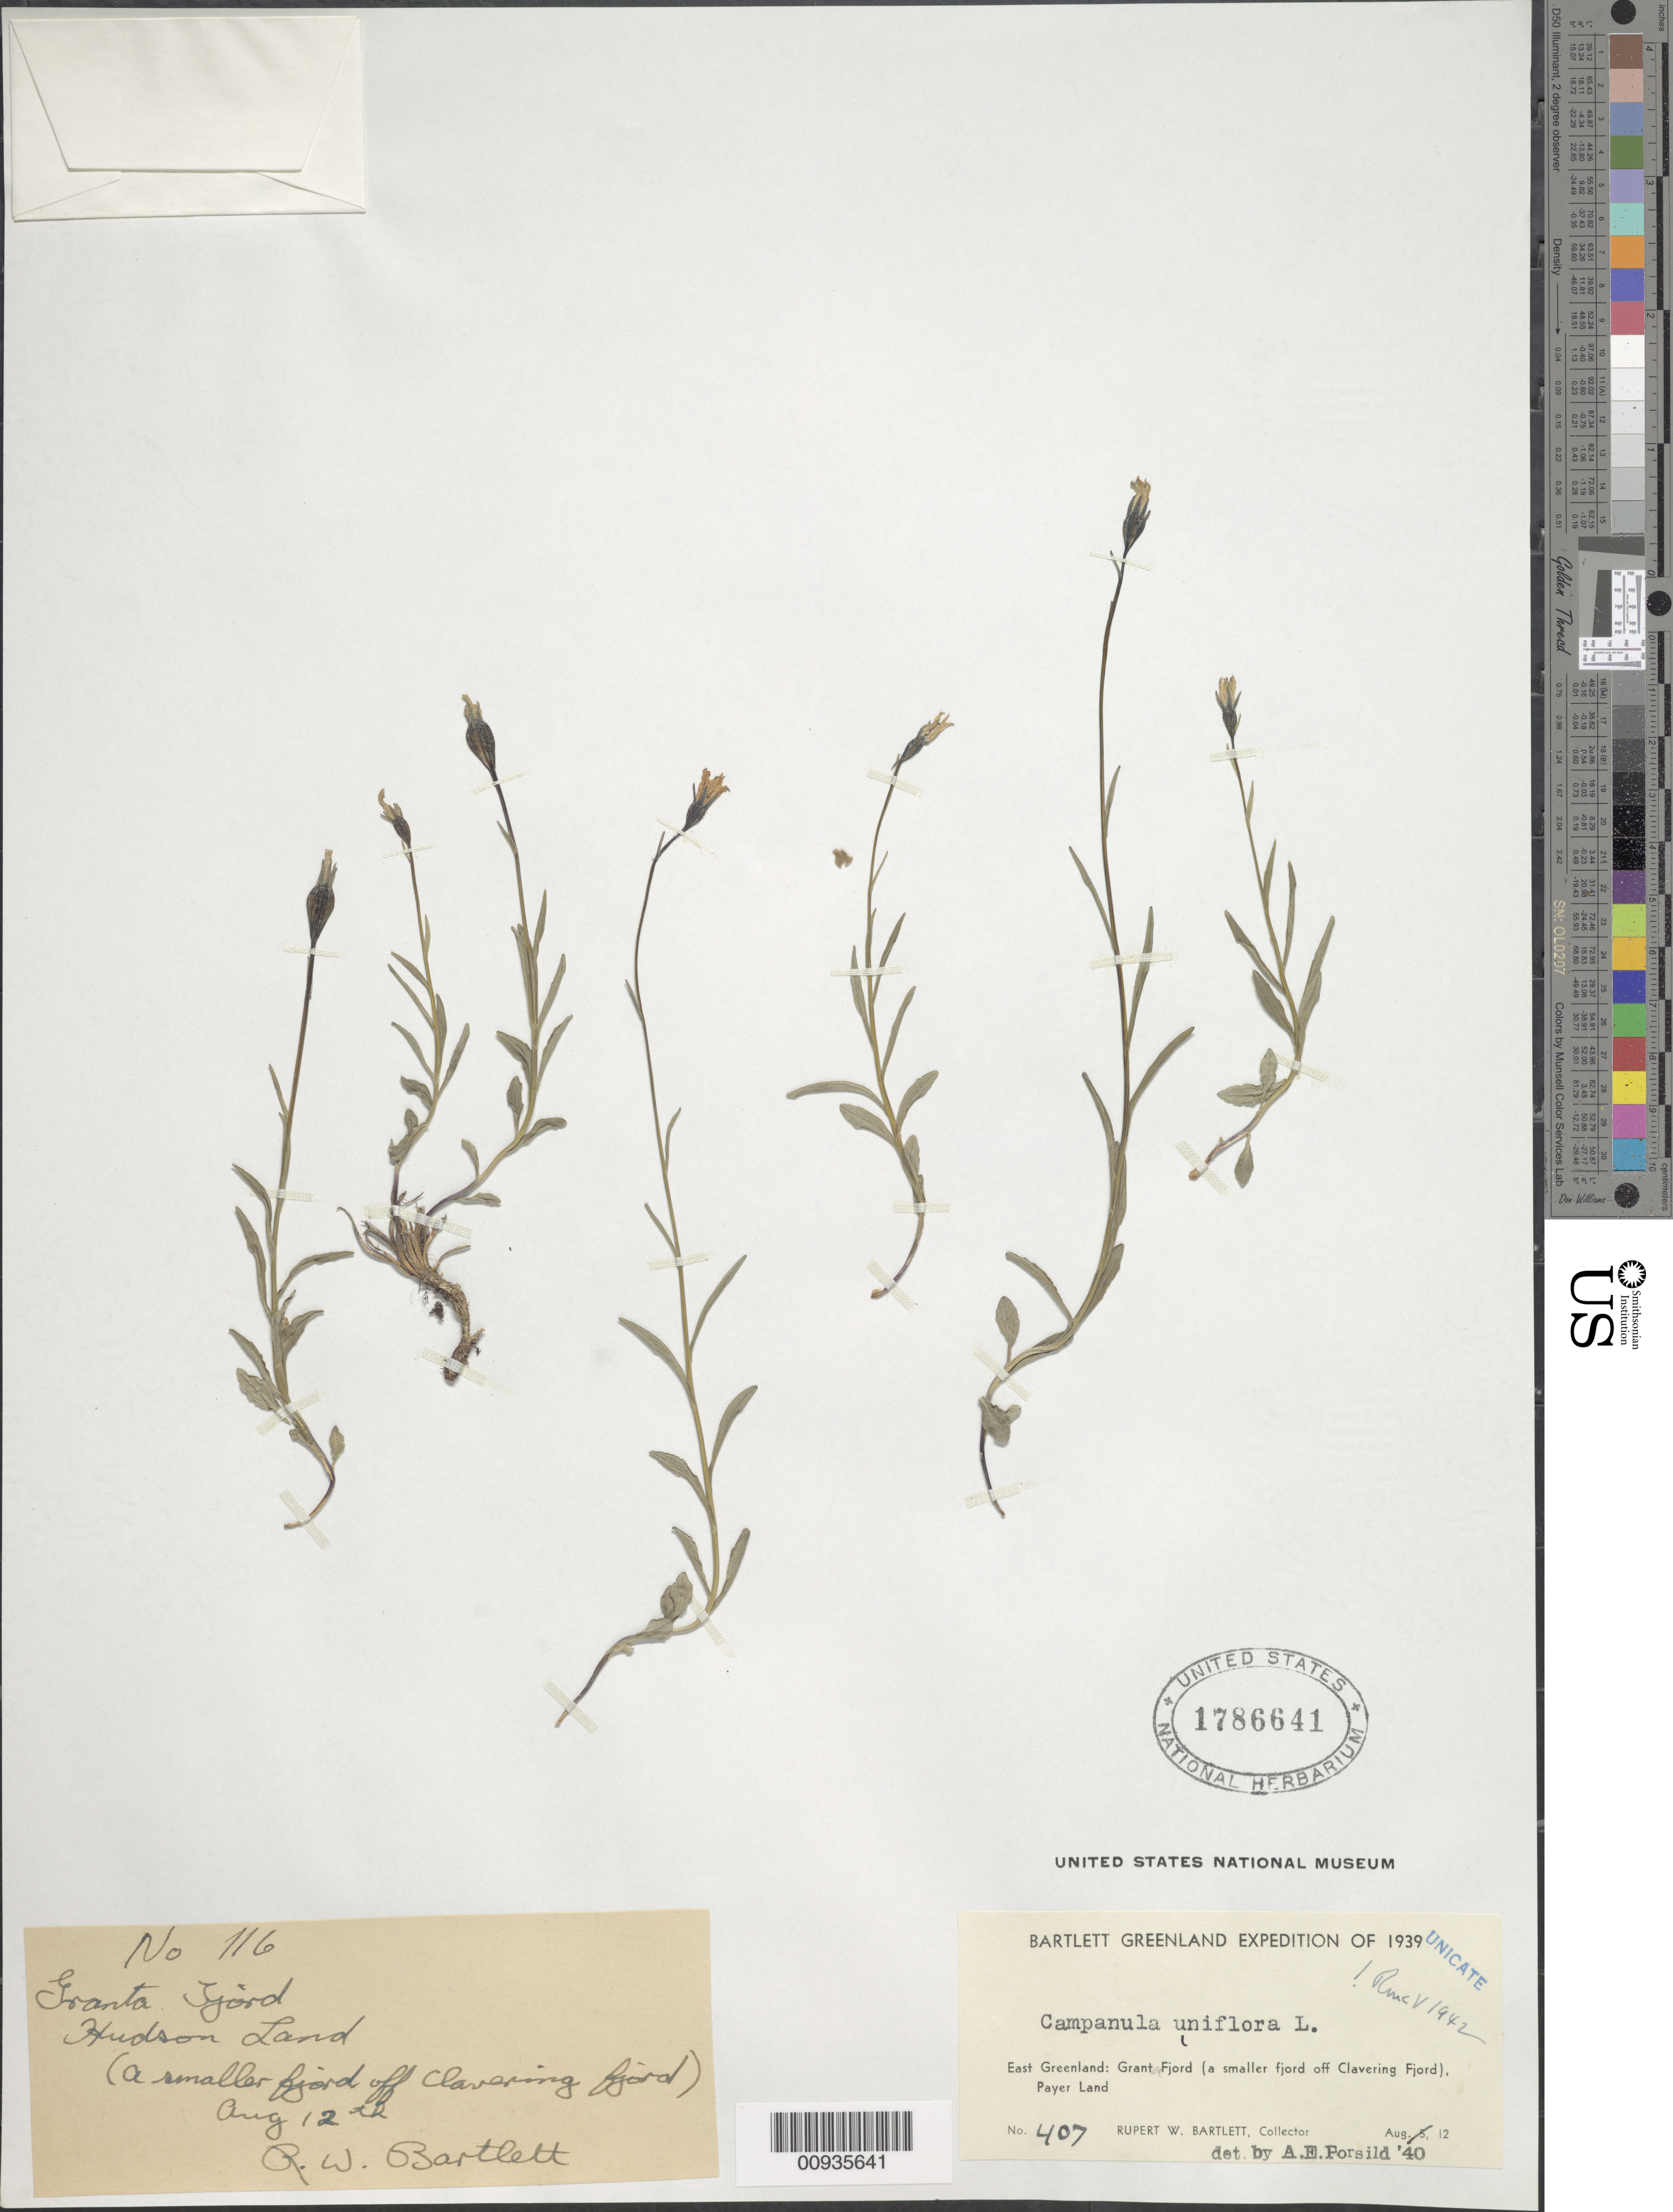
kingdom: Plantae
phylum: Tracheophyta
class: Magnoliopsida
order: Asterales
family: Campanulaceae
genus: Campanula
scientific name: Campanula uniflora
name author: L.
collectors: R. W. Bartlett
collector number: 407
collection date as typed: Aug. 12, 1939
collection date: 1939-08-12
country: Greenland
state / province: Østgrønland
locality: East Greenland: Grant Fjord (a smaller fjord off Clavering Fjord). Payer Land.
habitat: a smaller fjord off clavering fjord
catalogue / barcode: US 1786641